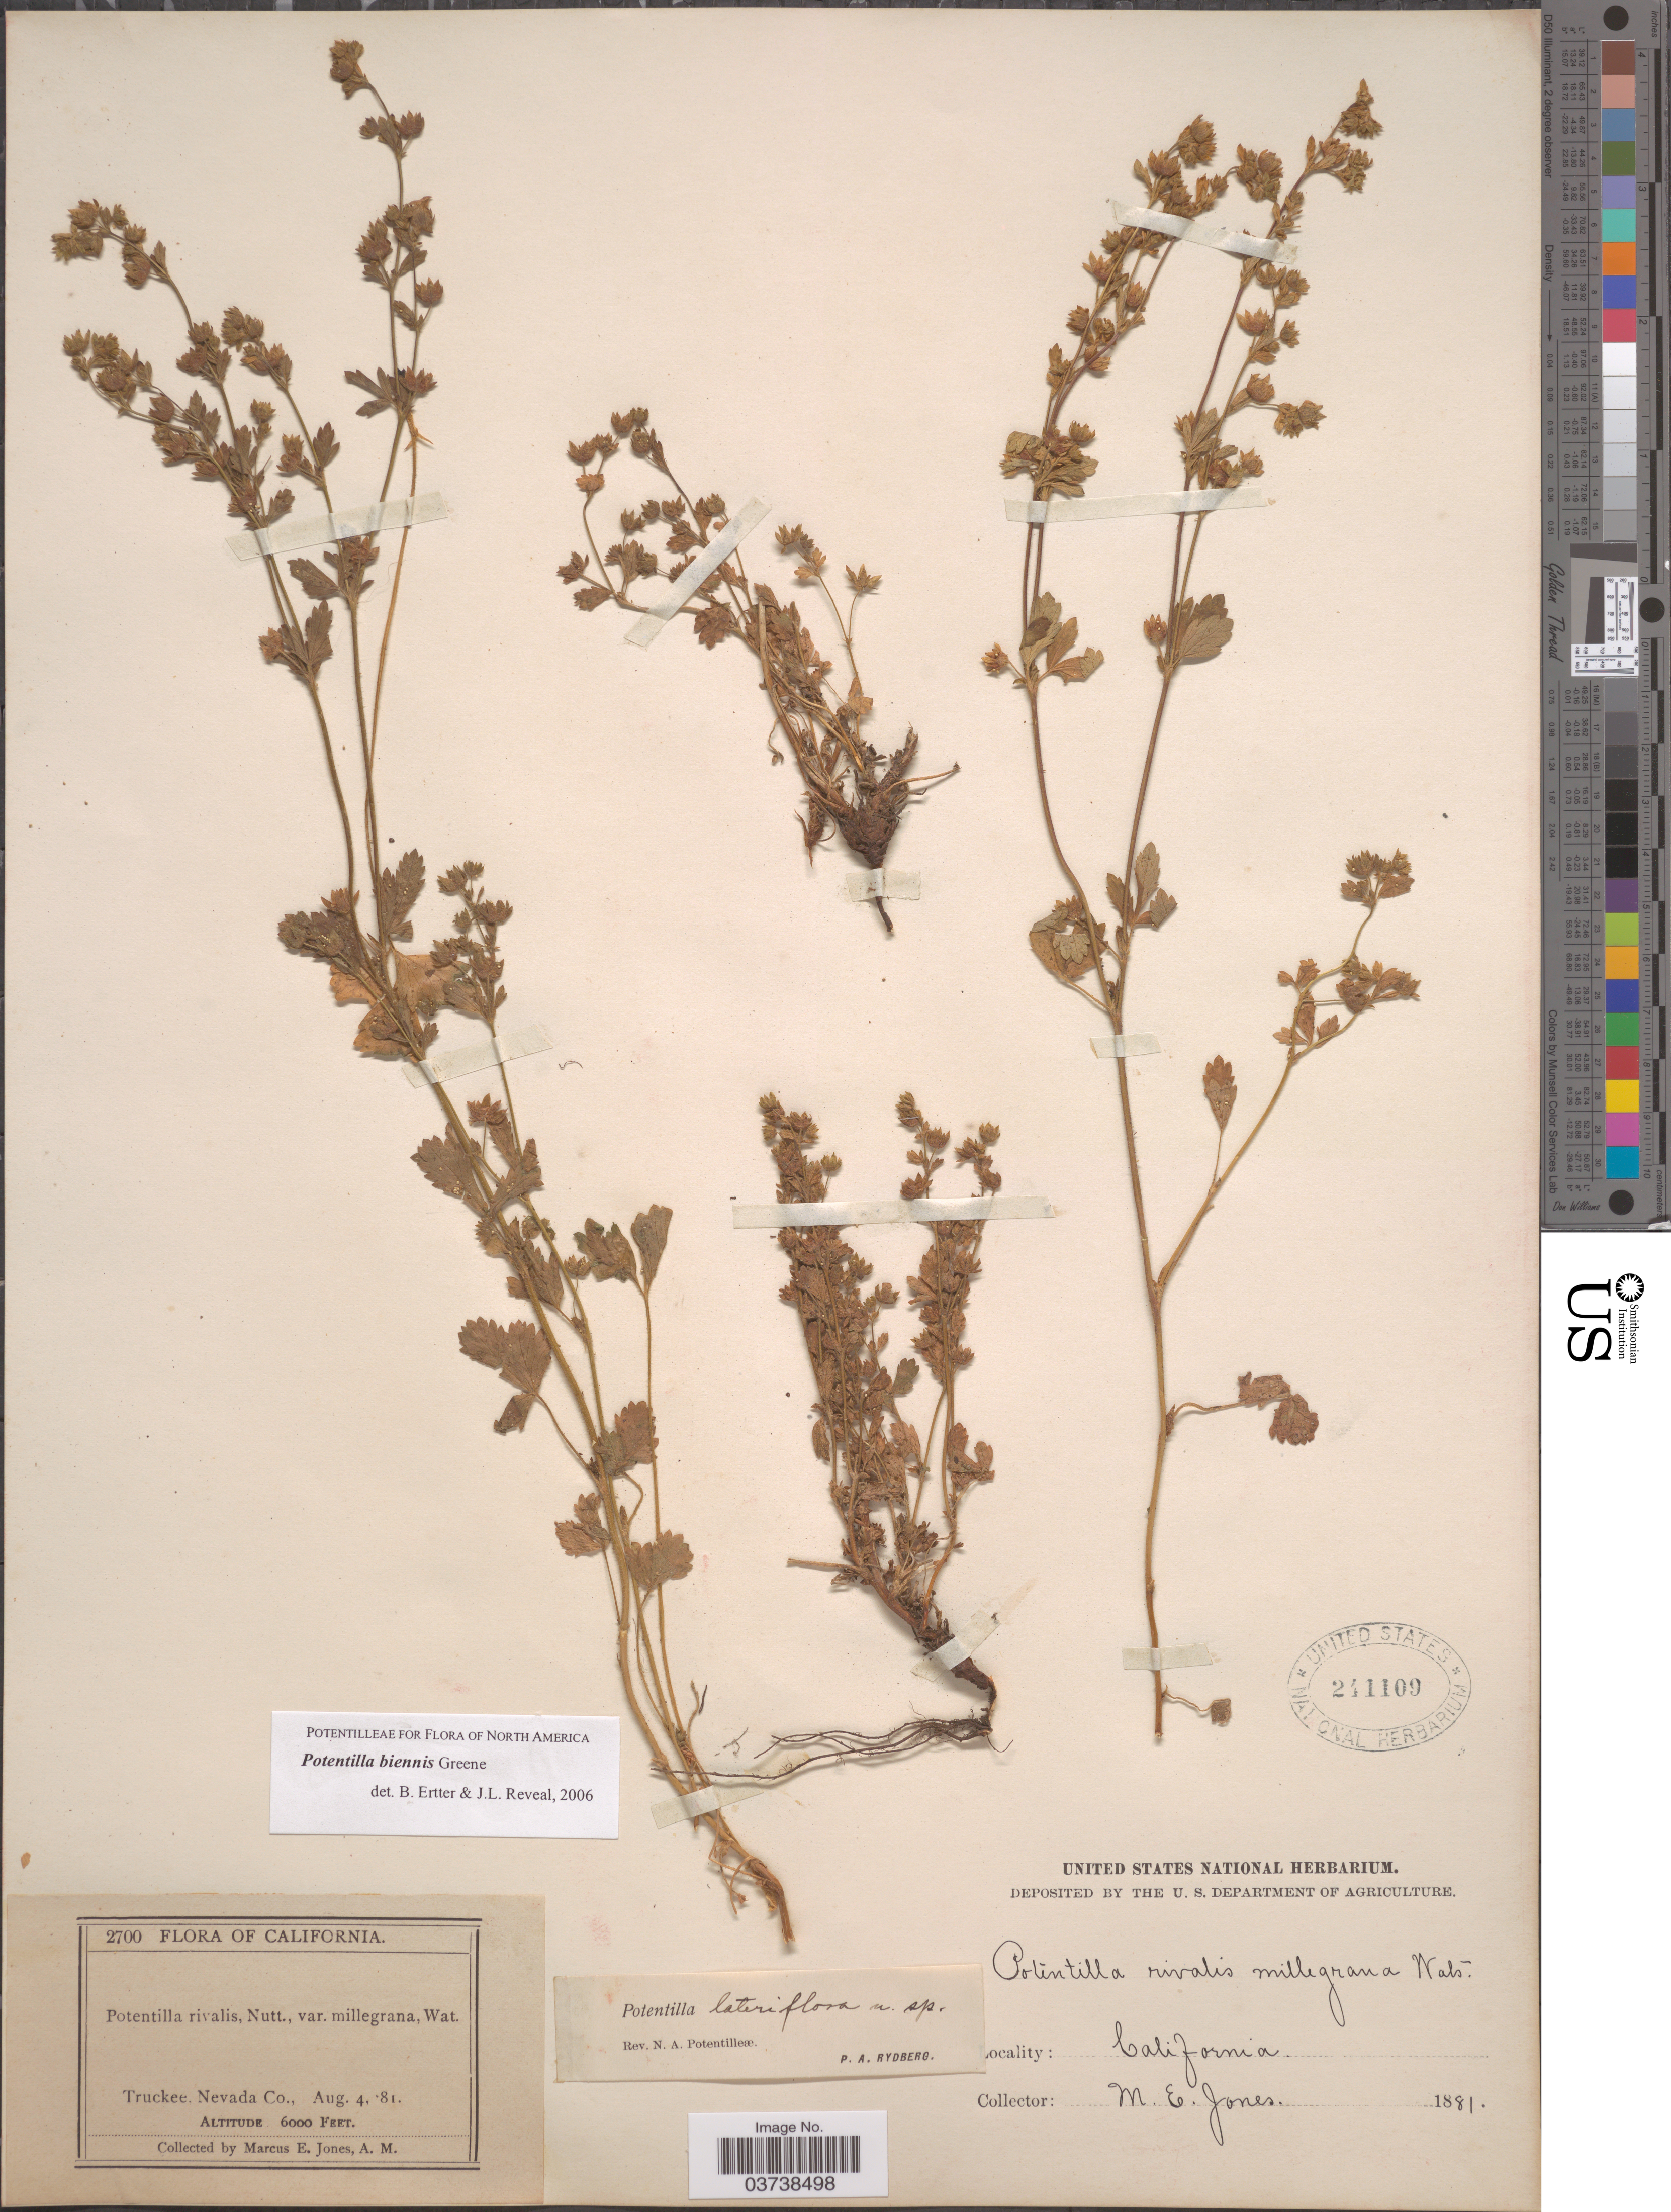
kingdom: Plantae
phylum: Tracheophyta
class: Magnoliopsida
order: Rosales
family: Rosaceae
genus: Potentilla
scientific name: Potentilla biennis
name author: Greene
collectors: M. E. Jones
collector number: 2700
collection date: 1881-08-04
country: United States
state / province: California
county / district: Nevada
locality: Truckee, Nevada Co.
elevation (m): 1829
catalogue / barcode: US 241109